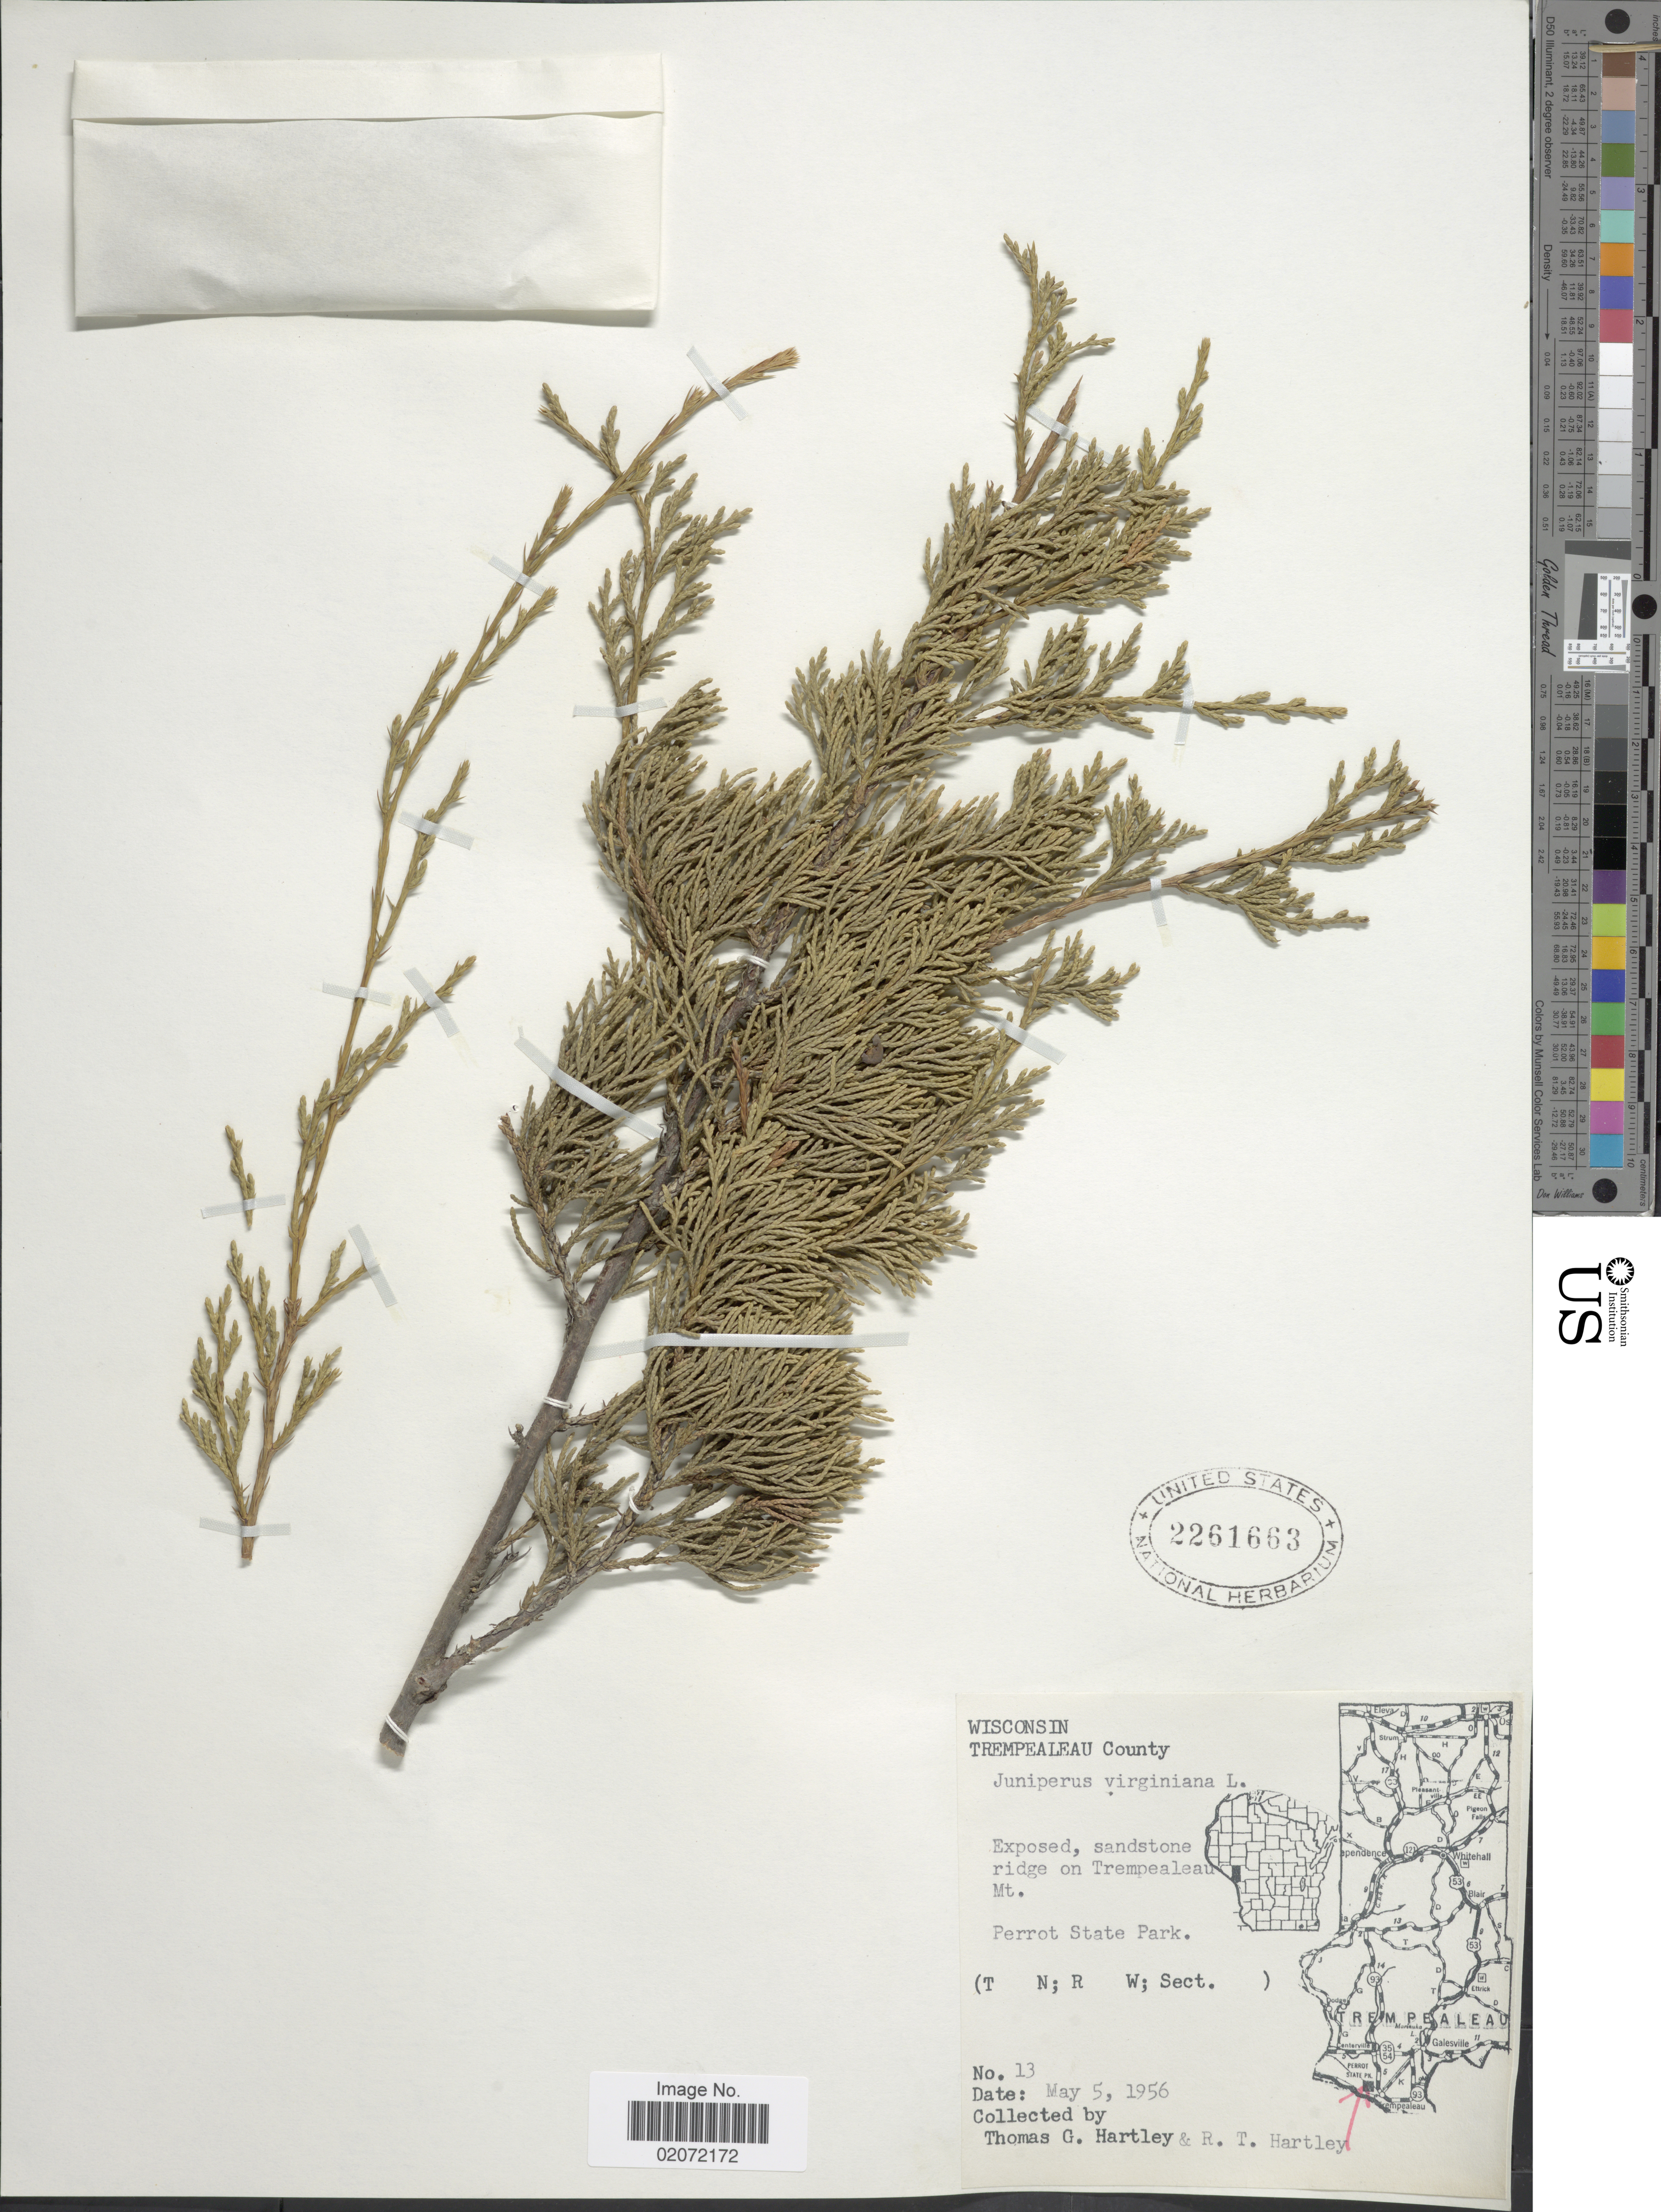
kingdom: Plantae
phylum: Tracheophyta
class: Pinopsida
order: Pinales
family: Cupressaceae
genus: Juniperus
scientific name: Juniperus virginiana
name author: L.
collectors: T. G. Hartley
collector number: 13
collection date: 1956-05-05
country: United States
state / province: Wisconsin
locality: Trempealeau County. Sandstone ridge on Trempealeau Mt. Perrot State Park.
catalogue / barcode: US 2261663